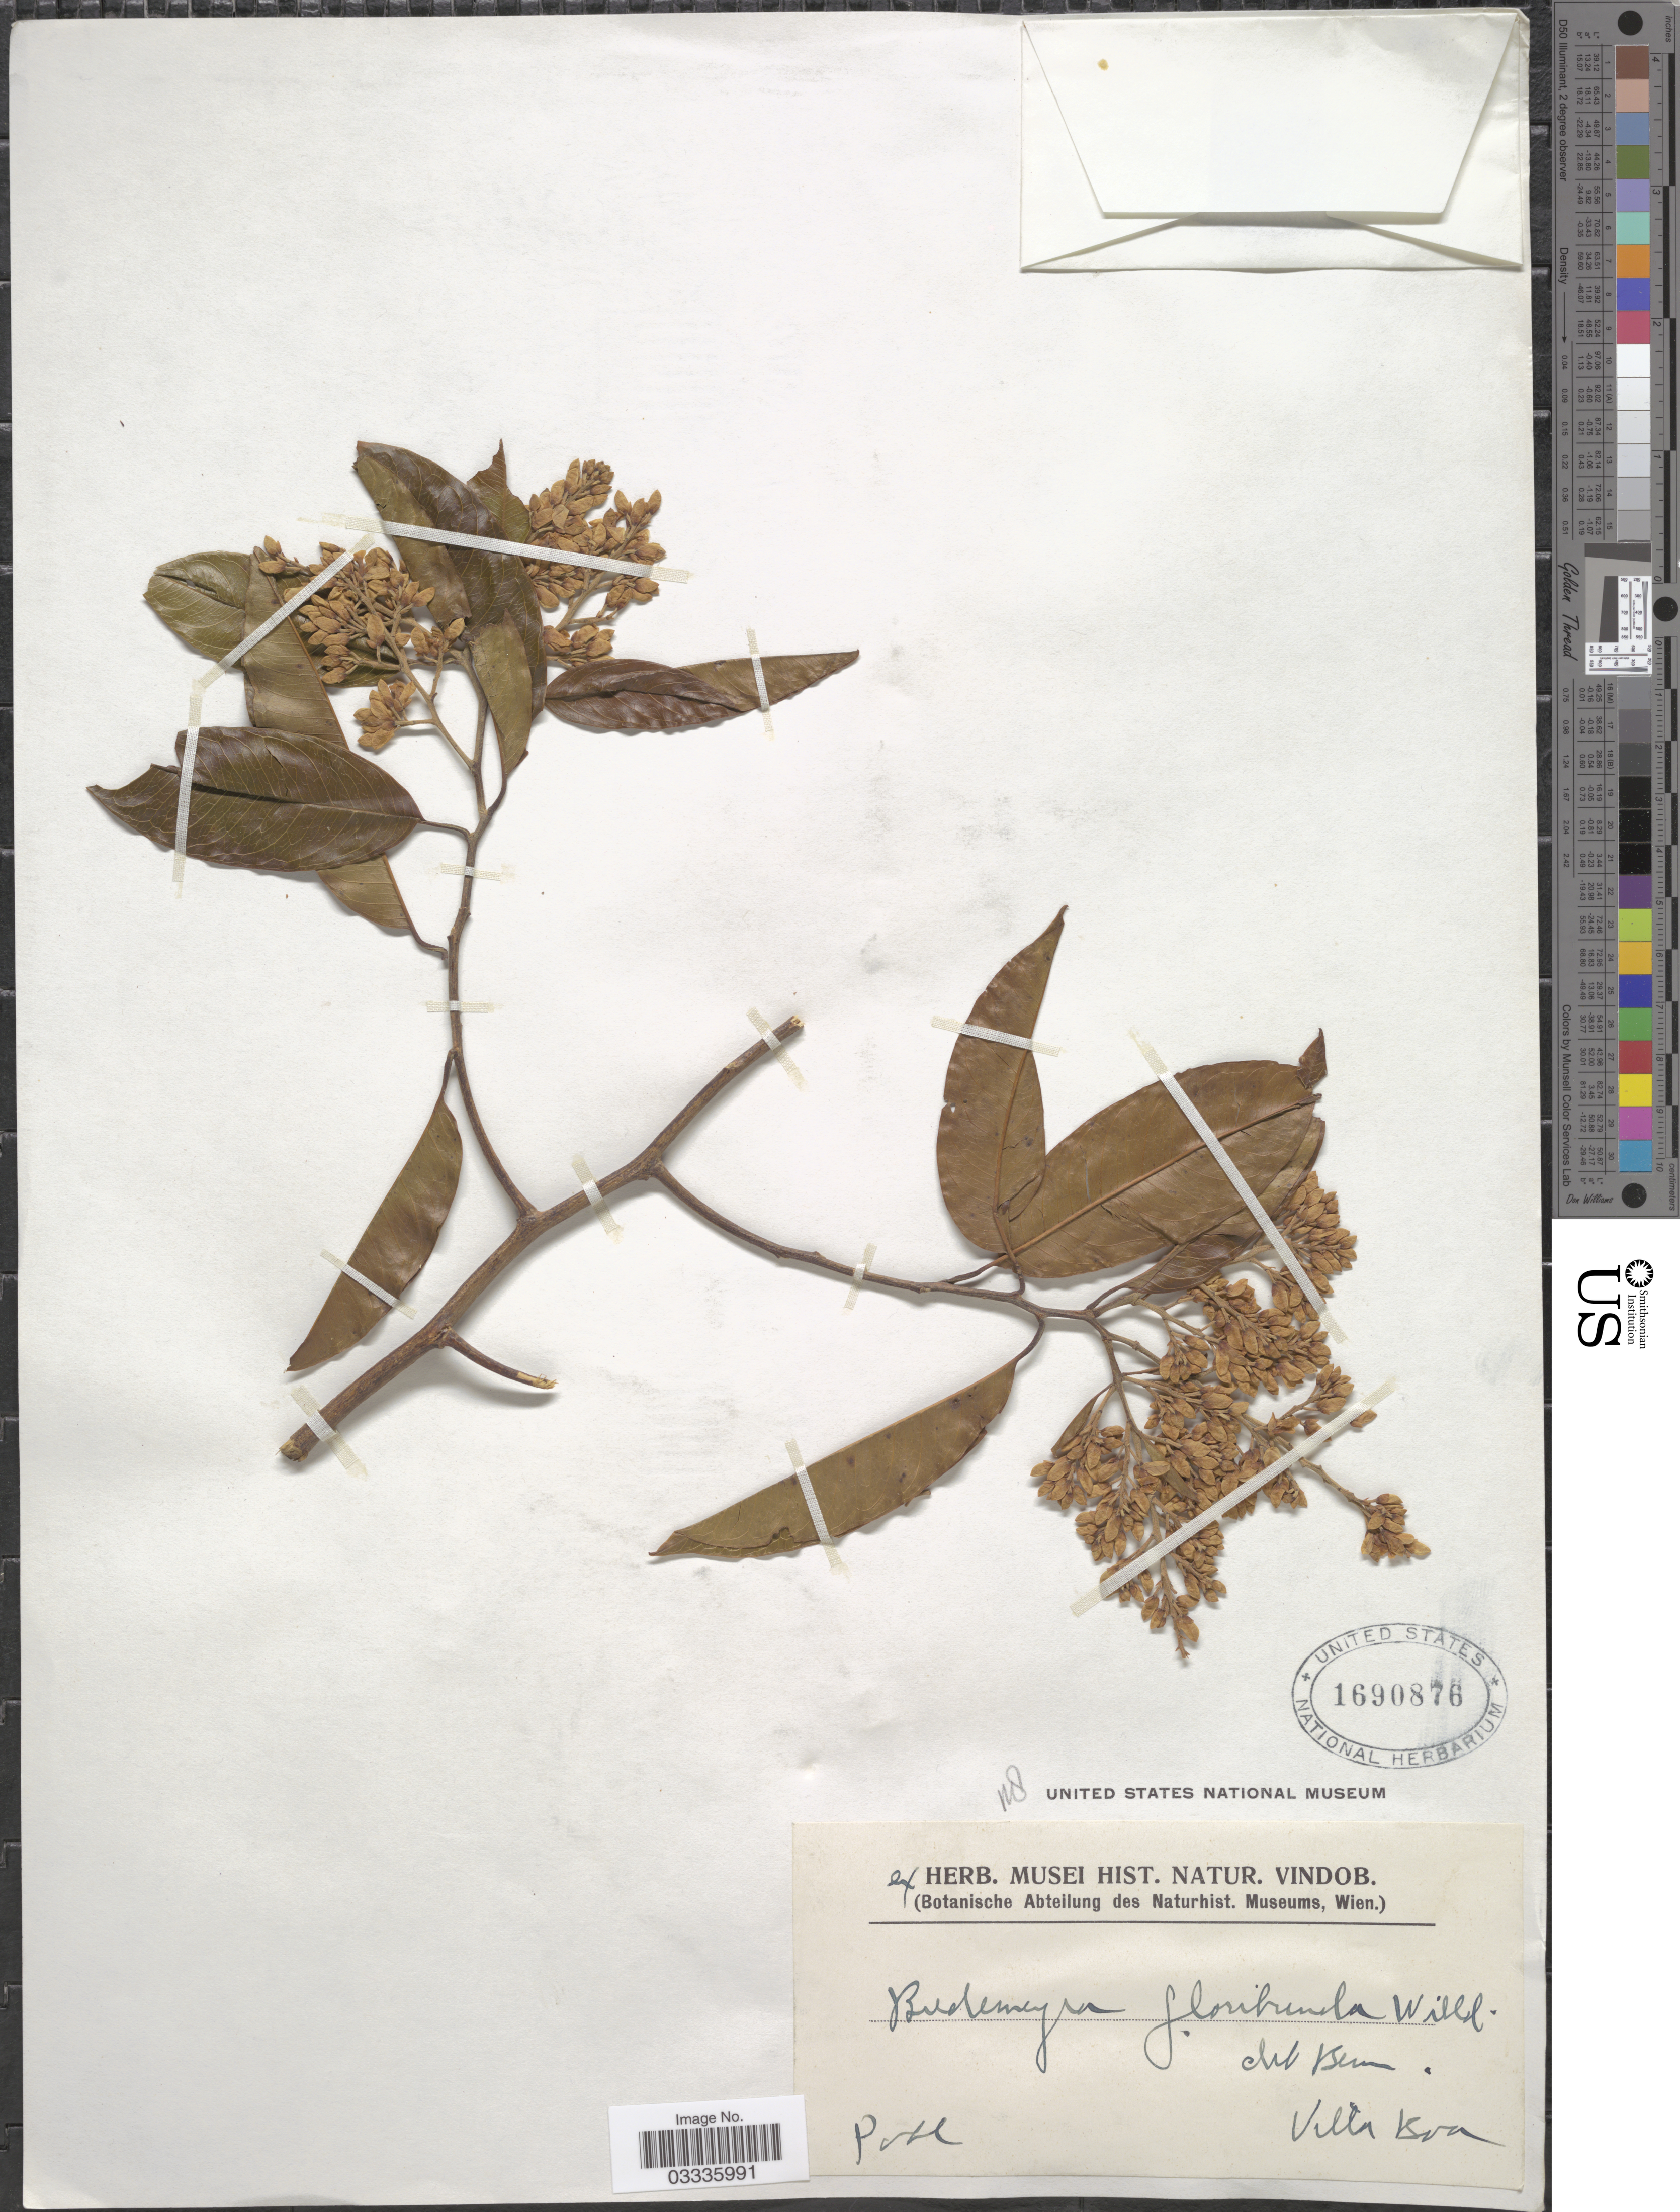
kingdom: Plantae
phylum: Tracheophyta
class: Magnoliopsida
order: Fabales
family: Polygalaceae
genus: Bredemeyera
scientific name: Bredemeyera floribunda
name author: Willd.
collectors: -- Pohl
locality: Villa Boa.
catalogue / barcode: US 1690876